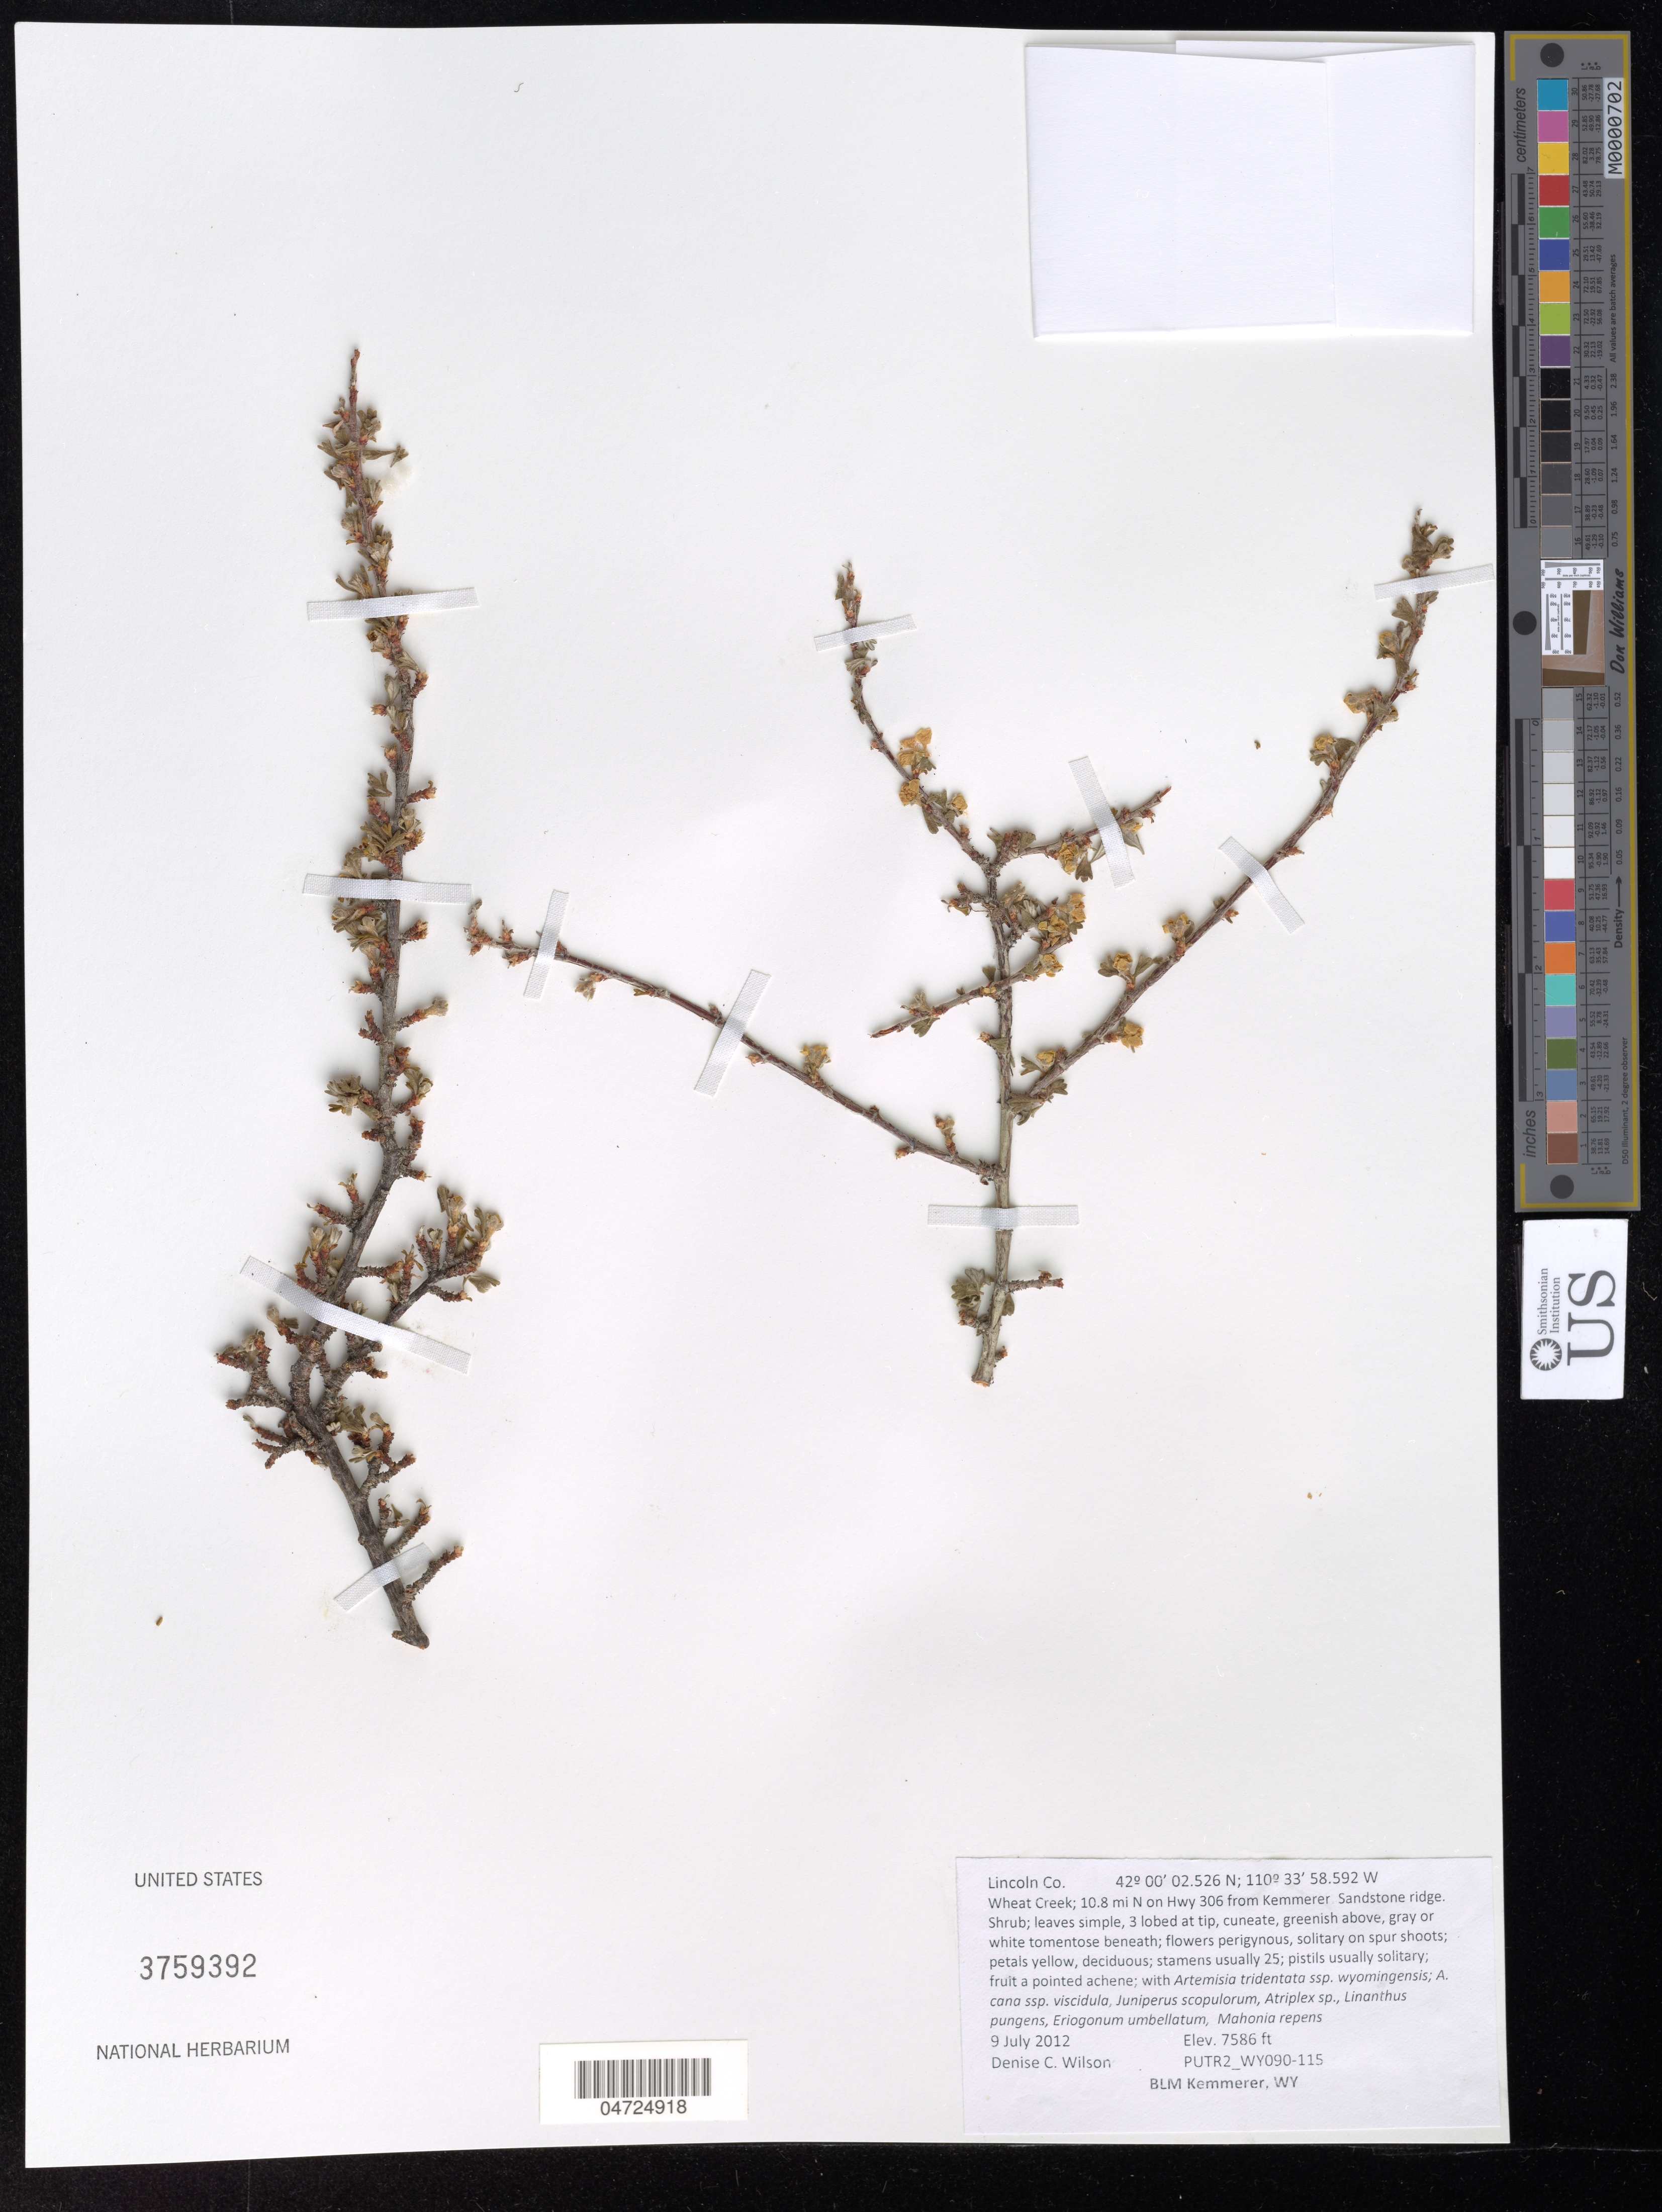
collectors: D. Wilson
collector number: PUTR2_WY090-115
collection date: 2012-07-09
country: United States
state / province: Wyoming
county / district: Lincoln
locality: Lincoln Co. Wheat Creek; 10.8 mi N on Hwy 306 from Kemmerer Sandstone ridge.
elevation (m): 2312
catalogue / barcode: US 3759392